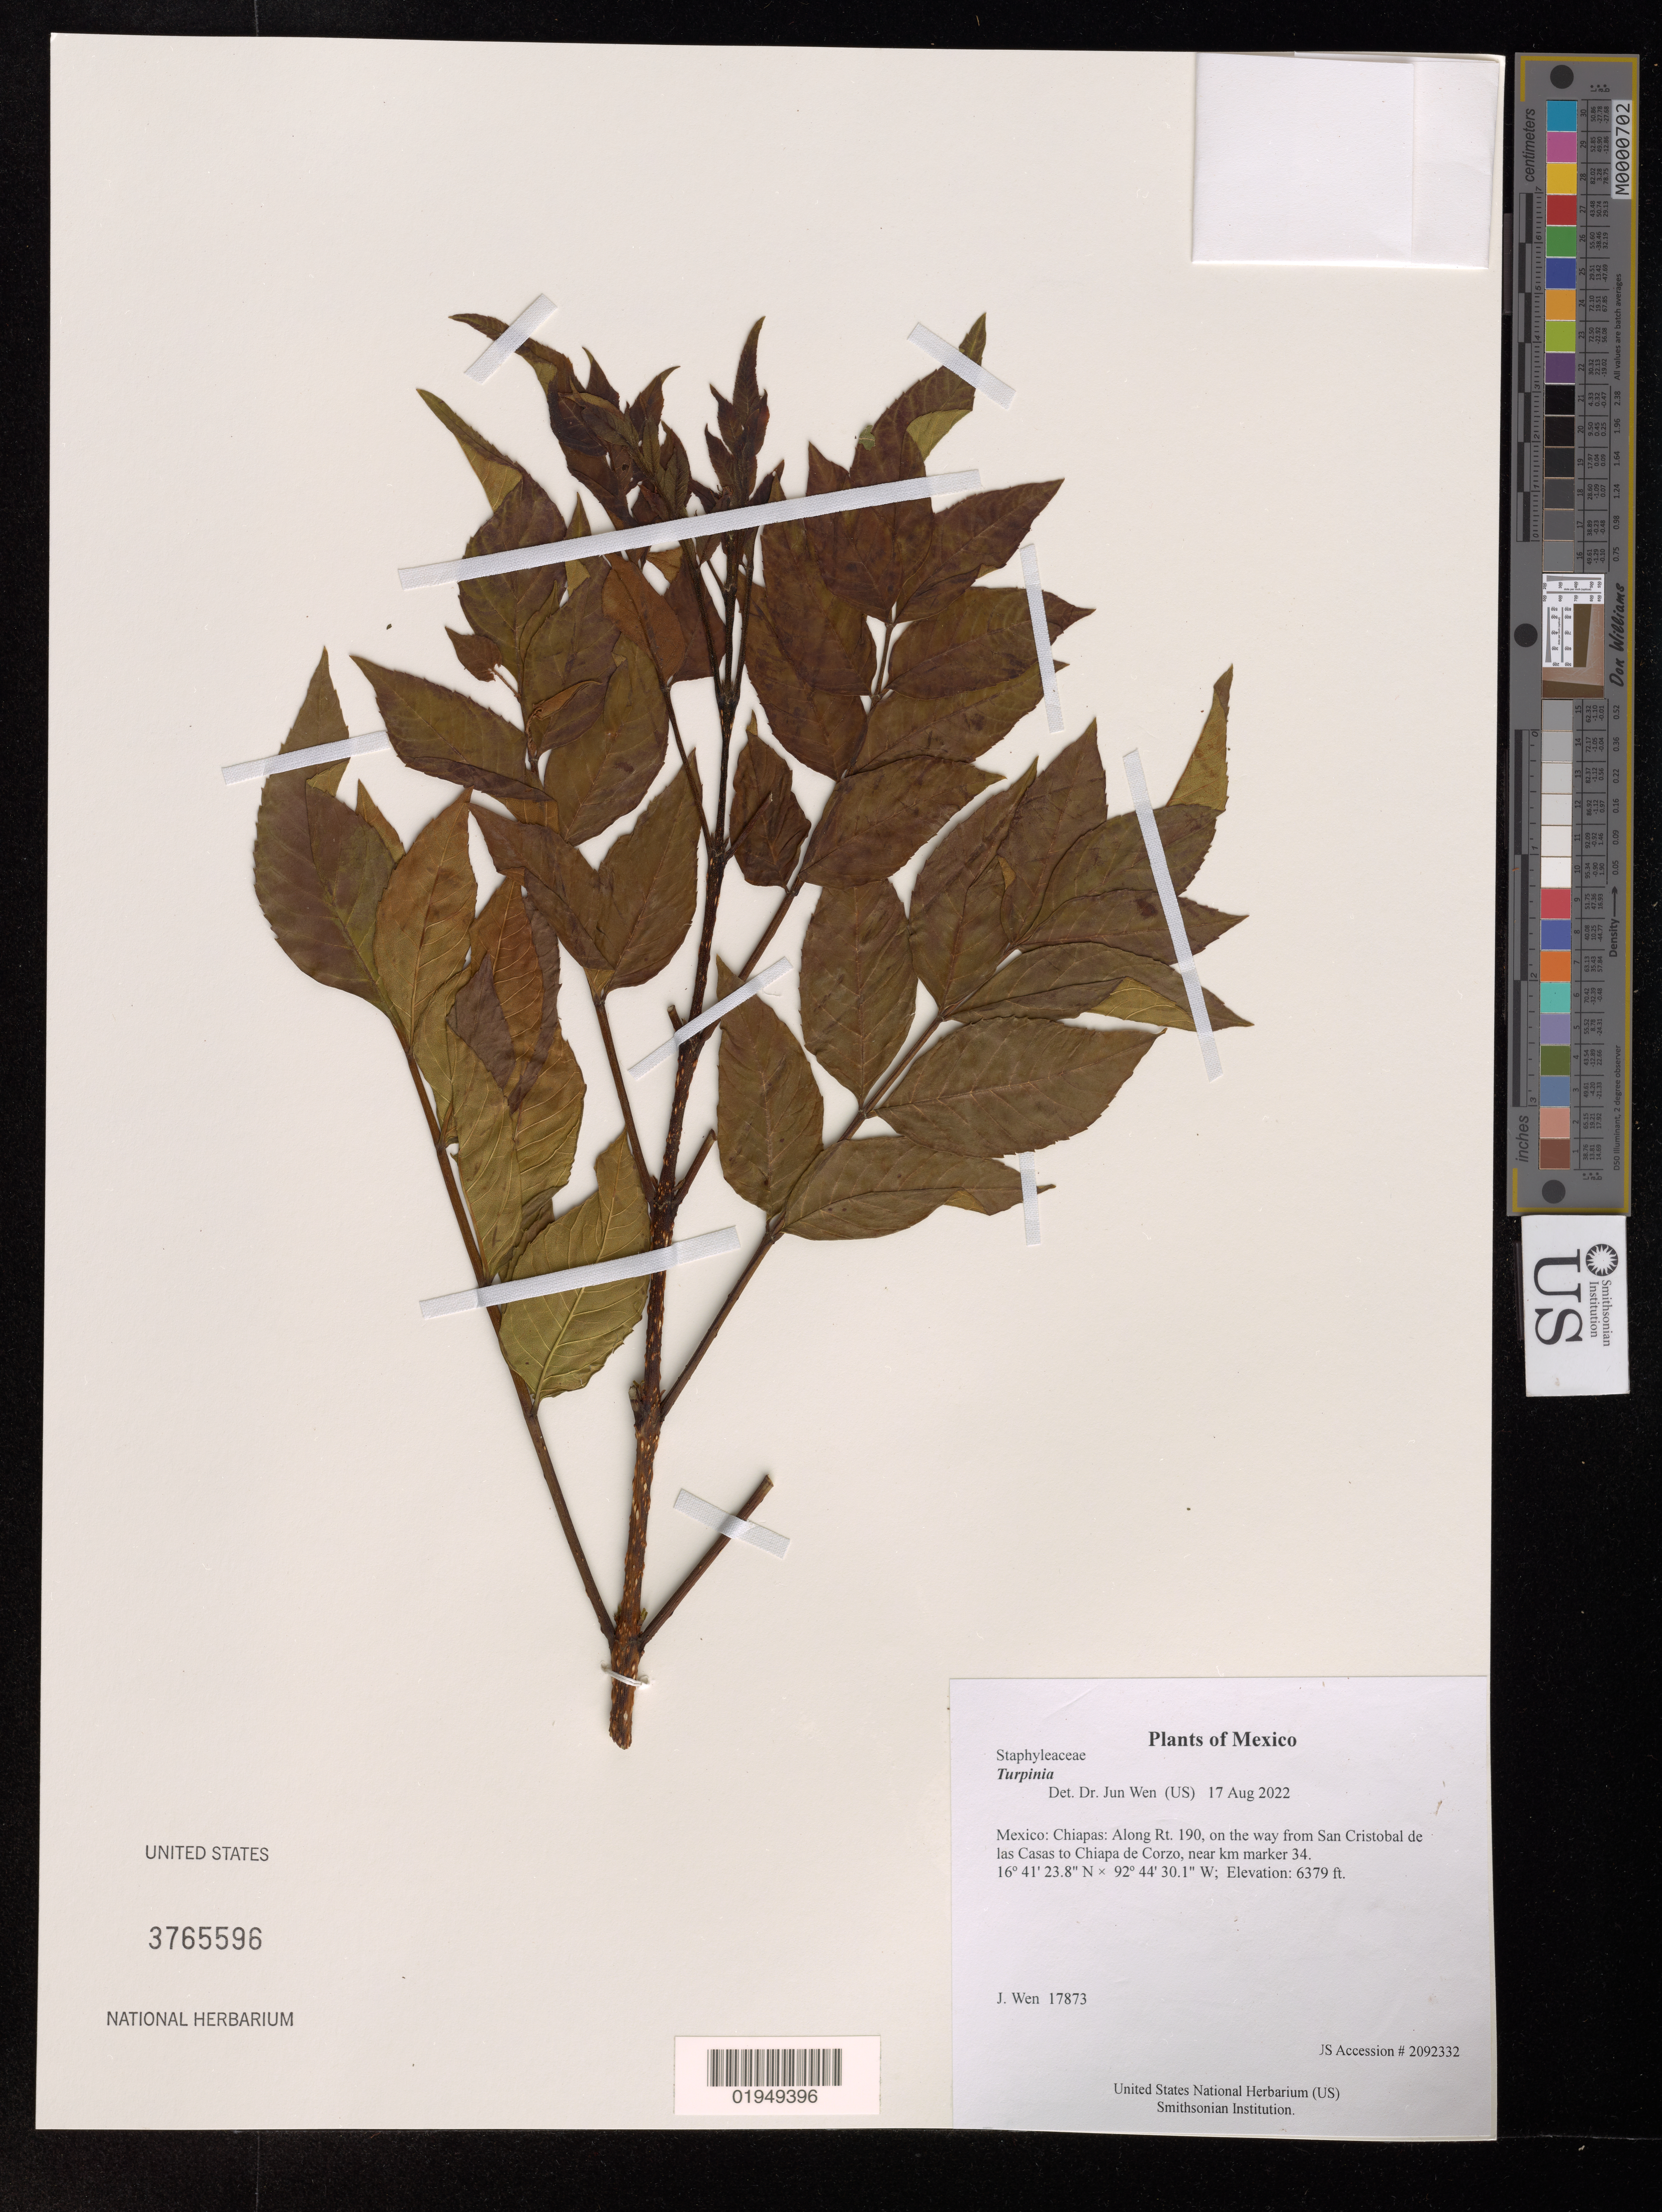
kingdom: Plantae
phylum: Tracheophyta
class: Magnoliopsida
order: Crossosomatales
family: Staphyleaceae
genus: Turpinia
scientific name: Turpinia sp.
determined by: Wen, Jun, (BOT), Smithsonian Institution - National Museum of Natural History (UNITED STATES)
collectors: J. Wen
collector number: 17873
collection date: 2022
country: Mexico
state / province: Chiapas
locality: Along Rt. 190, on the way from San Cristobal de las Casas to Chiapa de Corzo, near km marker 34.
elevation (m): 1944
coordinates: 16 41.397 N, 92 44.502 W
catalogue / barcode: US 3765596